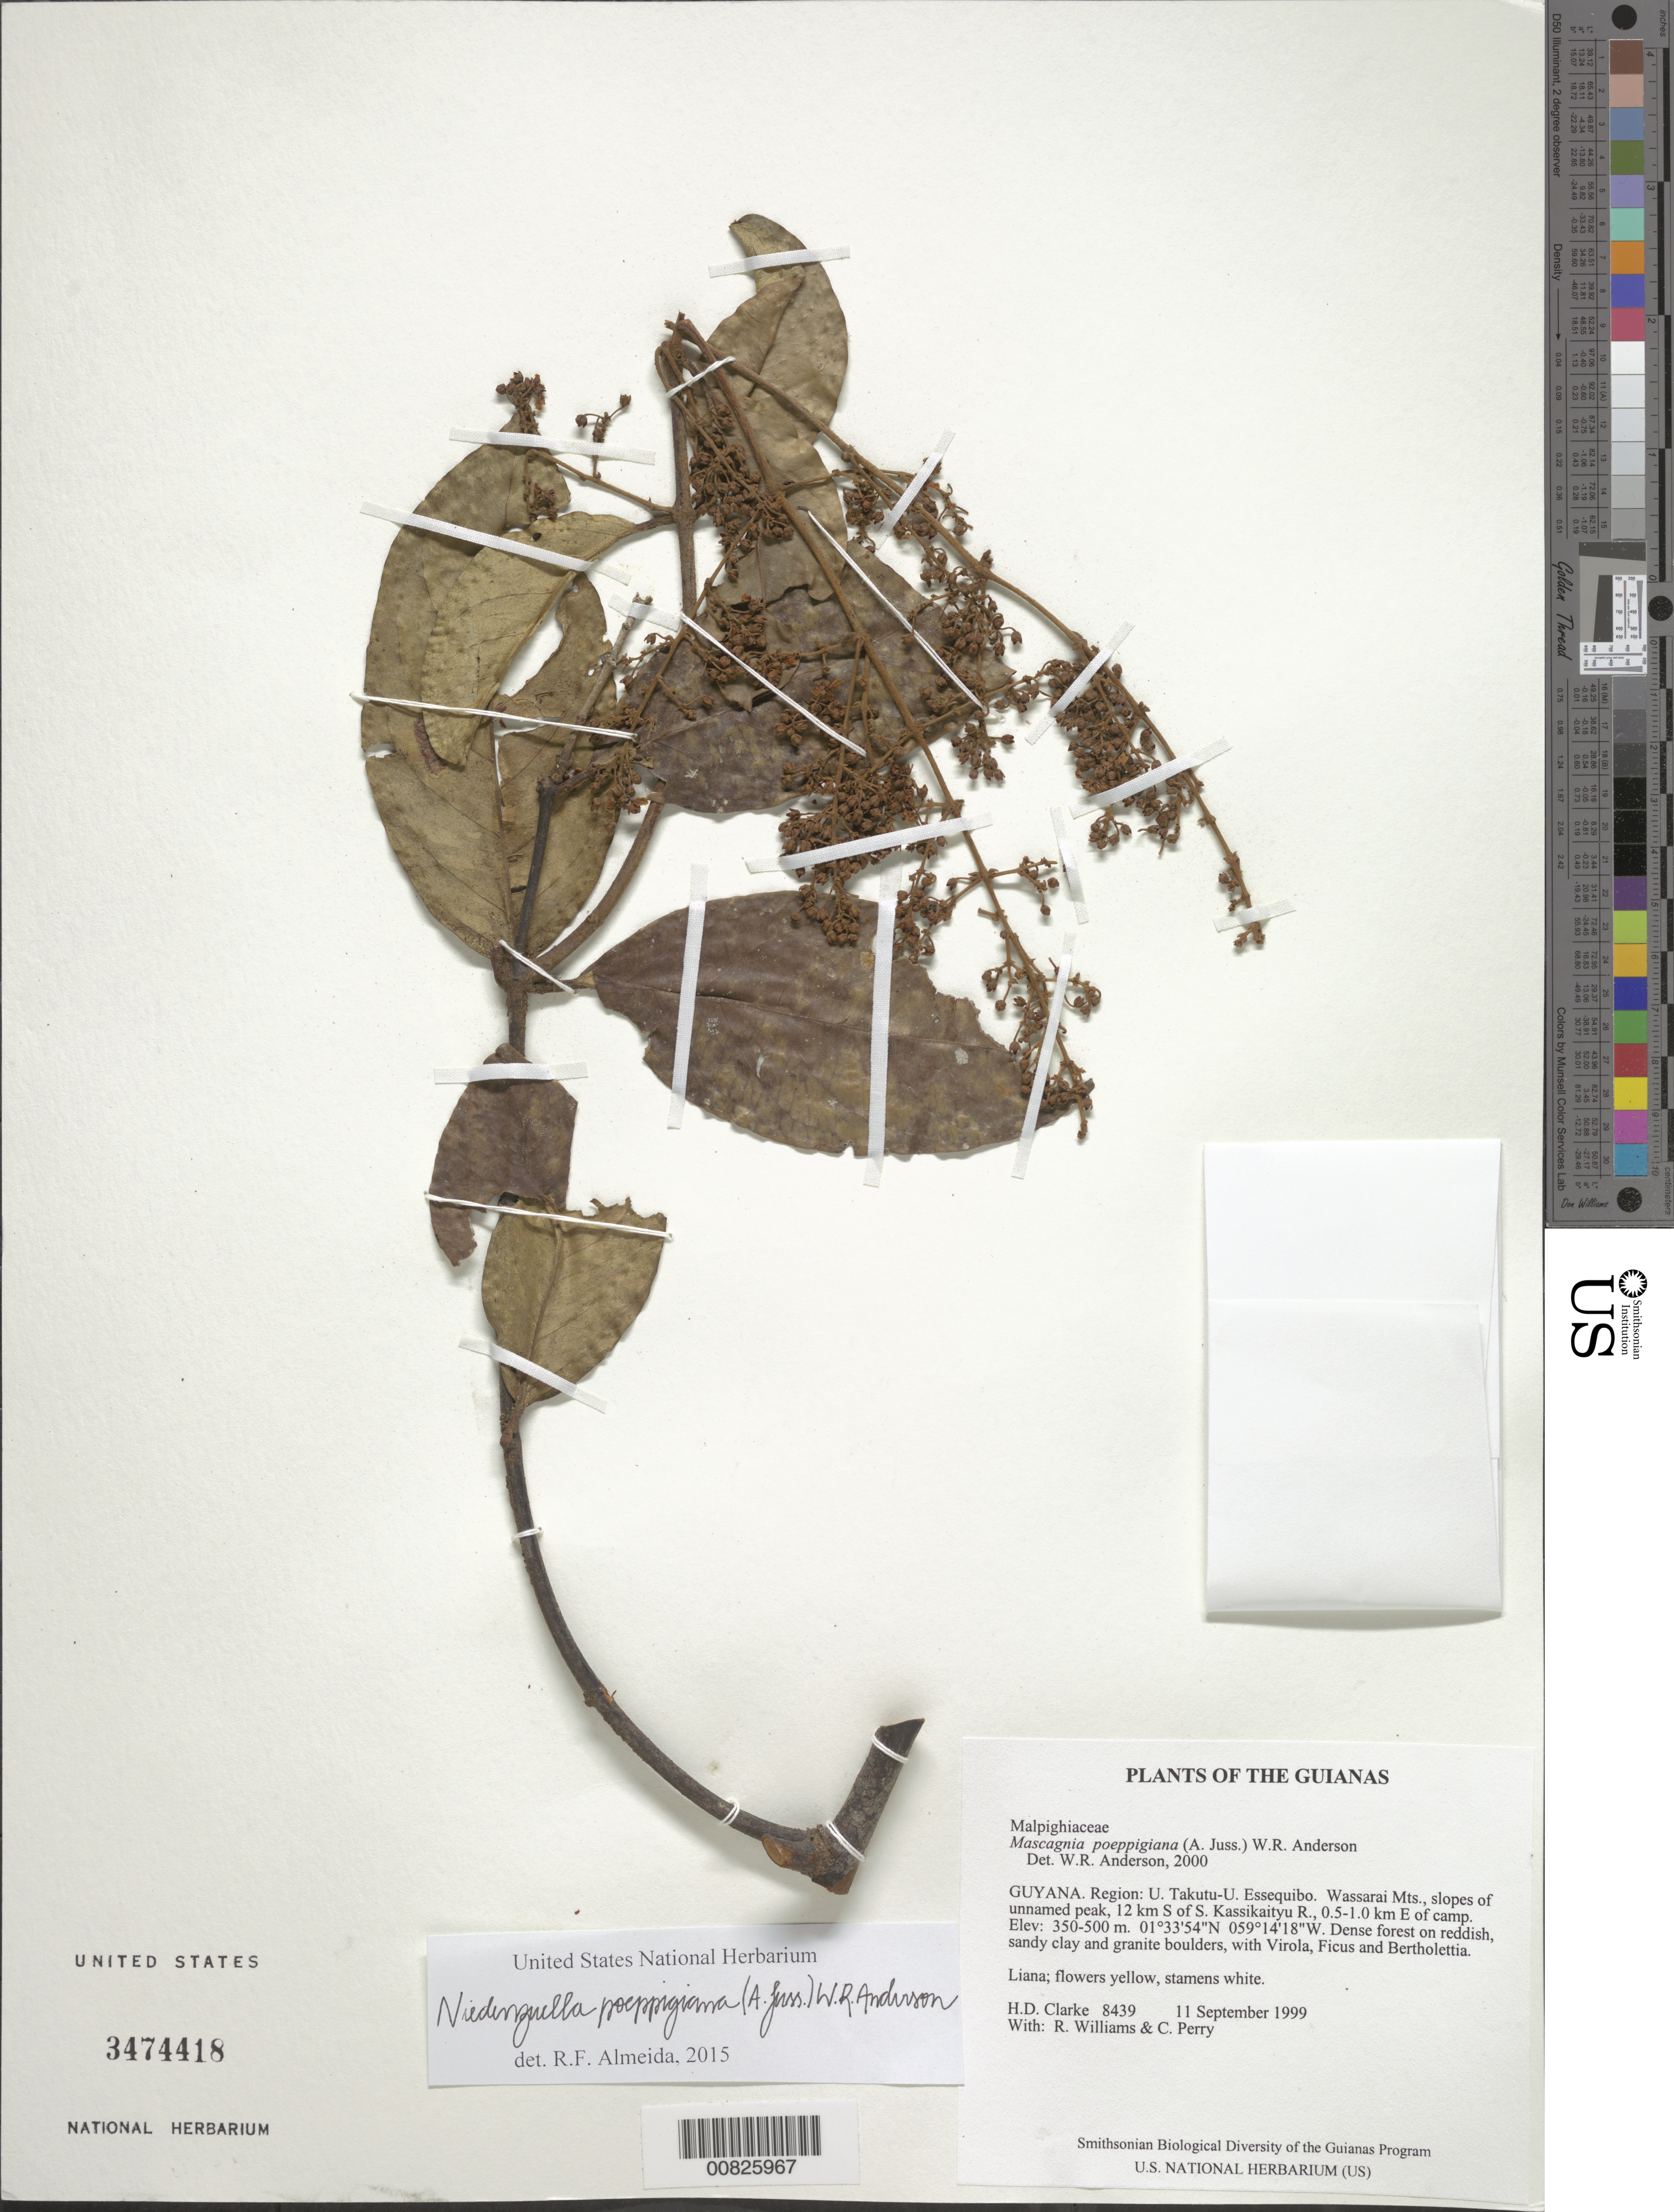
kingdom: Plantae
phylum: Tracheophyta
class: Magnoliopsida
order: Malpighiales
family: Malpighiaceae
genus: Niedenzuella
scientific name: Niedenzuella poeppigiana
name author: (A. Juss.) W.R. Anderson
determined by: De Almeida, R. F., (HUEFS), Universidade Estadual de Feira de Santana (BRAZIL)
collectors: H. D. Clarke, R. Williams & C. Perry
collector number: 8439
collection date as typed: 11 September 1999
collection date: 1999-09-11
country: Guyana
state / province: U. Takutu-U. Essequibo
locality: Wassarai Mts., slopes of unnamed peak, 12 km S of S. Kassikaityu R., 0.5-1.0 km E of camp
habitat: Dense forest on reddish, sandy clay and granite boulders, with Virola, Ficus and Bertholettia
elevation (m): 350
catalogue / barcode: US 3474418